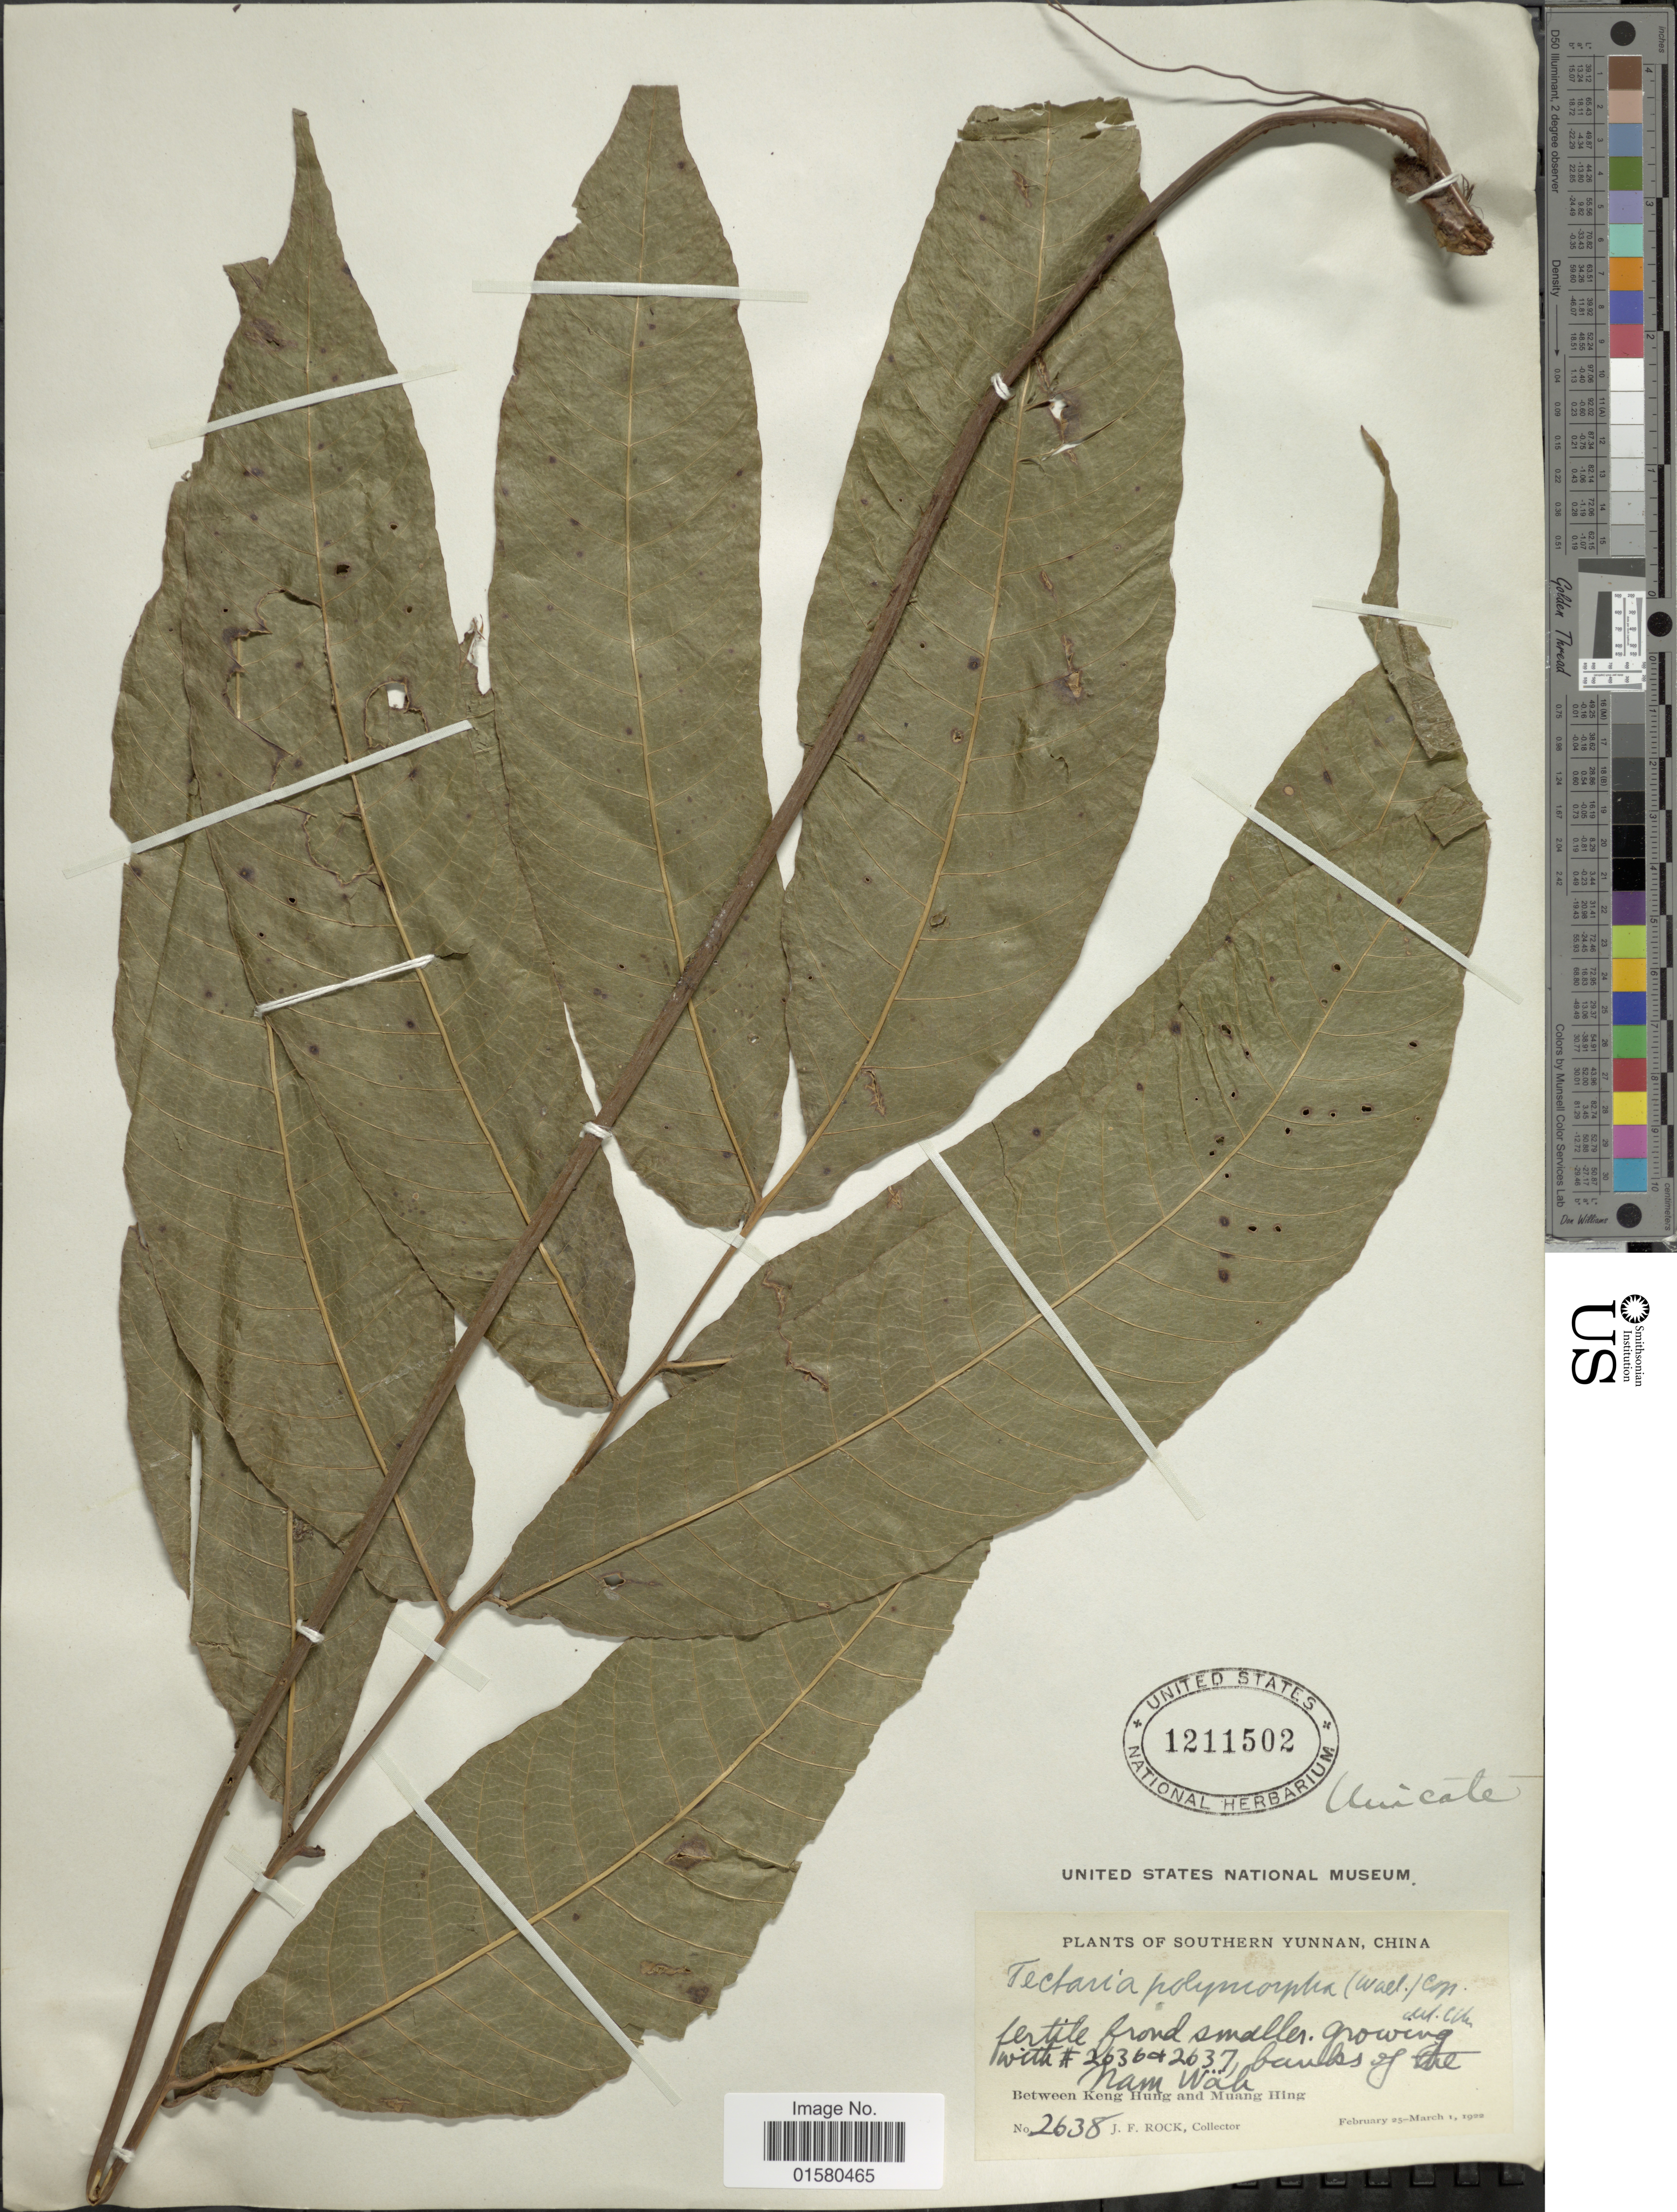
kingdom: Plantae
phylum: Tracheophyta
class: Polypodiopsida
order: Polypodiales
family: Tectariaceae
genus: Tectaria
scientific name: Tectaria polymorpha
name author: (Wall. ex Hook.) Copel.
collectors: J. Rock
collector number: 2638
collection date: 1922-02-25/1922-03-01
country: China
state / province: Yunnan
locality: Southern Yunnan, China, Banks of the Nam Wah, between Keng Hung and Muang Hing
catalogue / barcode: US 1211502